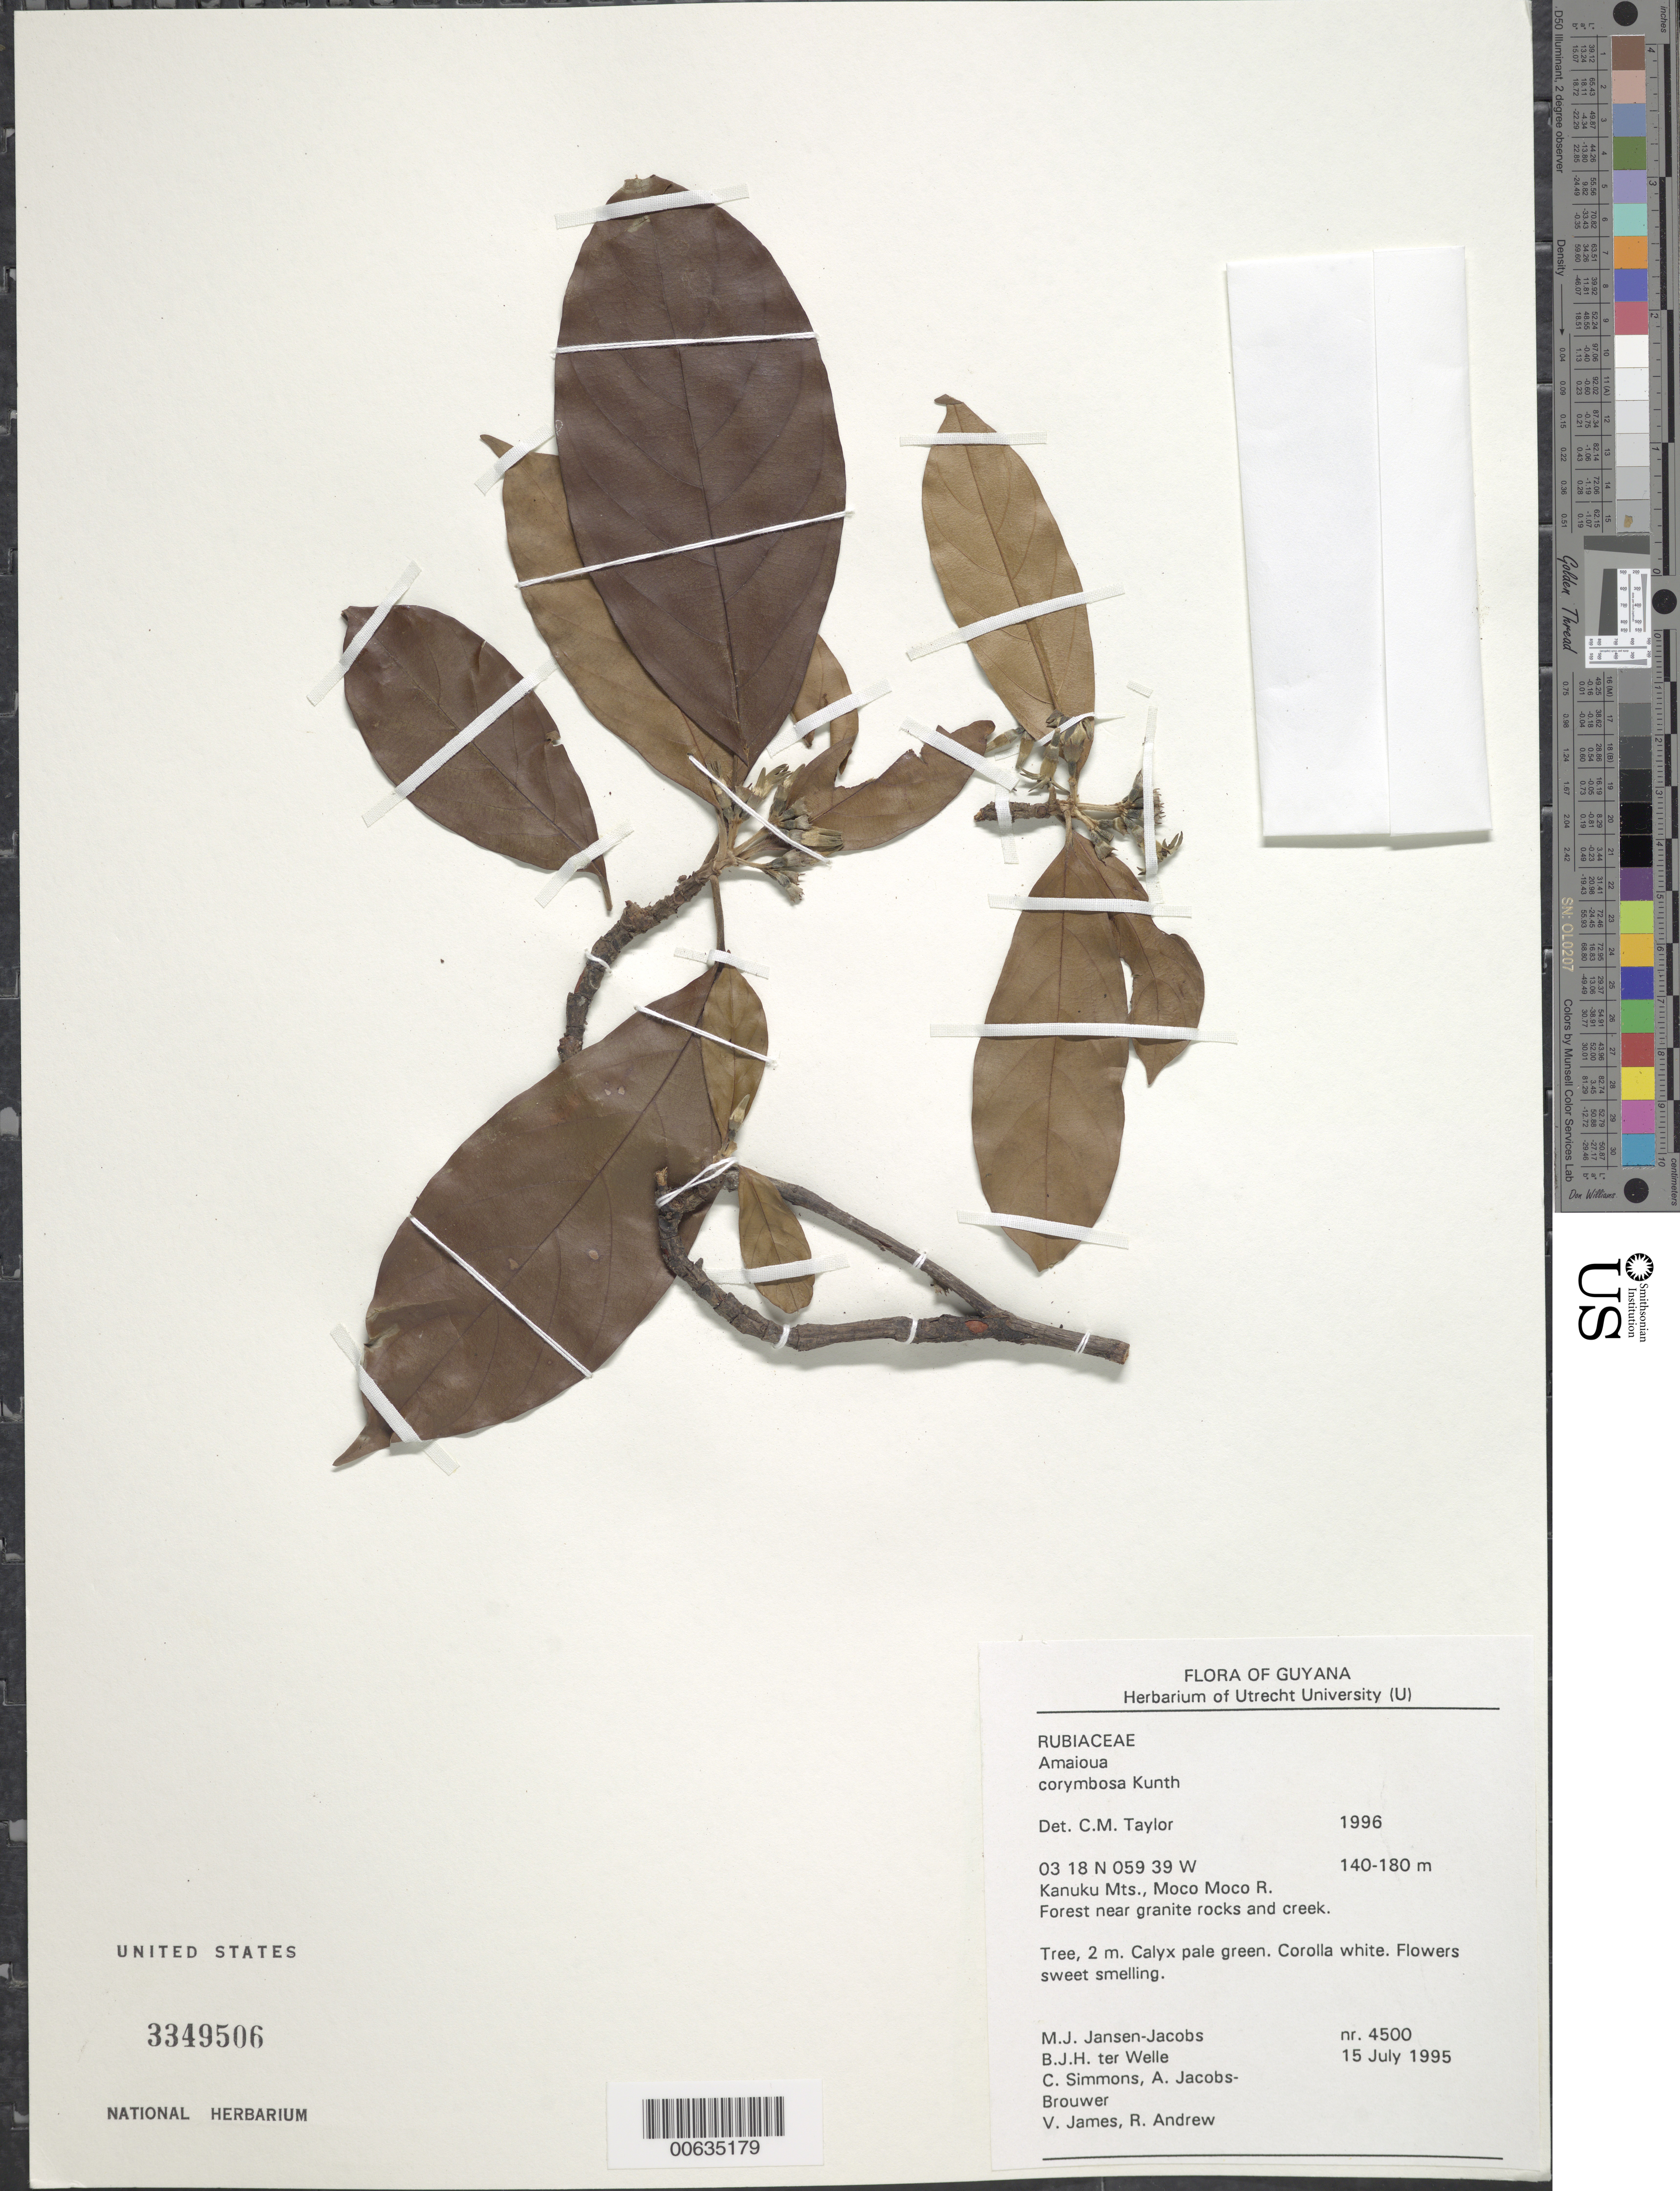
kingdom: Plantae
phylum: Tracheophyta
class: Magnoliopsida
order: Gentianales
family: Rubiaceae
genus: Amaioua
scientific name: Amaioua corymbosa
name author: Kunth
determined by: Taylor, Charlotte M.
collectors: M. J. Jansen-Jacobs, B. Welle, C. Simmons, A. Jacobs-Brouwer, V. James & R. Andrew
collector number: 4500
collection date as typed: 15-Jul-95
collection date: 1995-07-15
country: Guyana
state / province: U. Takutu-U. Essequibo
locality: Moco Moco River, Kanuku Mts.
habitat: Forest near granite rocks and creek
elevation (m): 140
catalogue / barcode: US 3349506